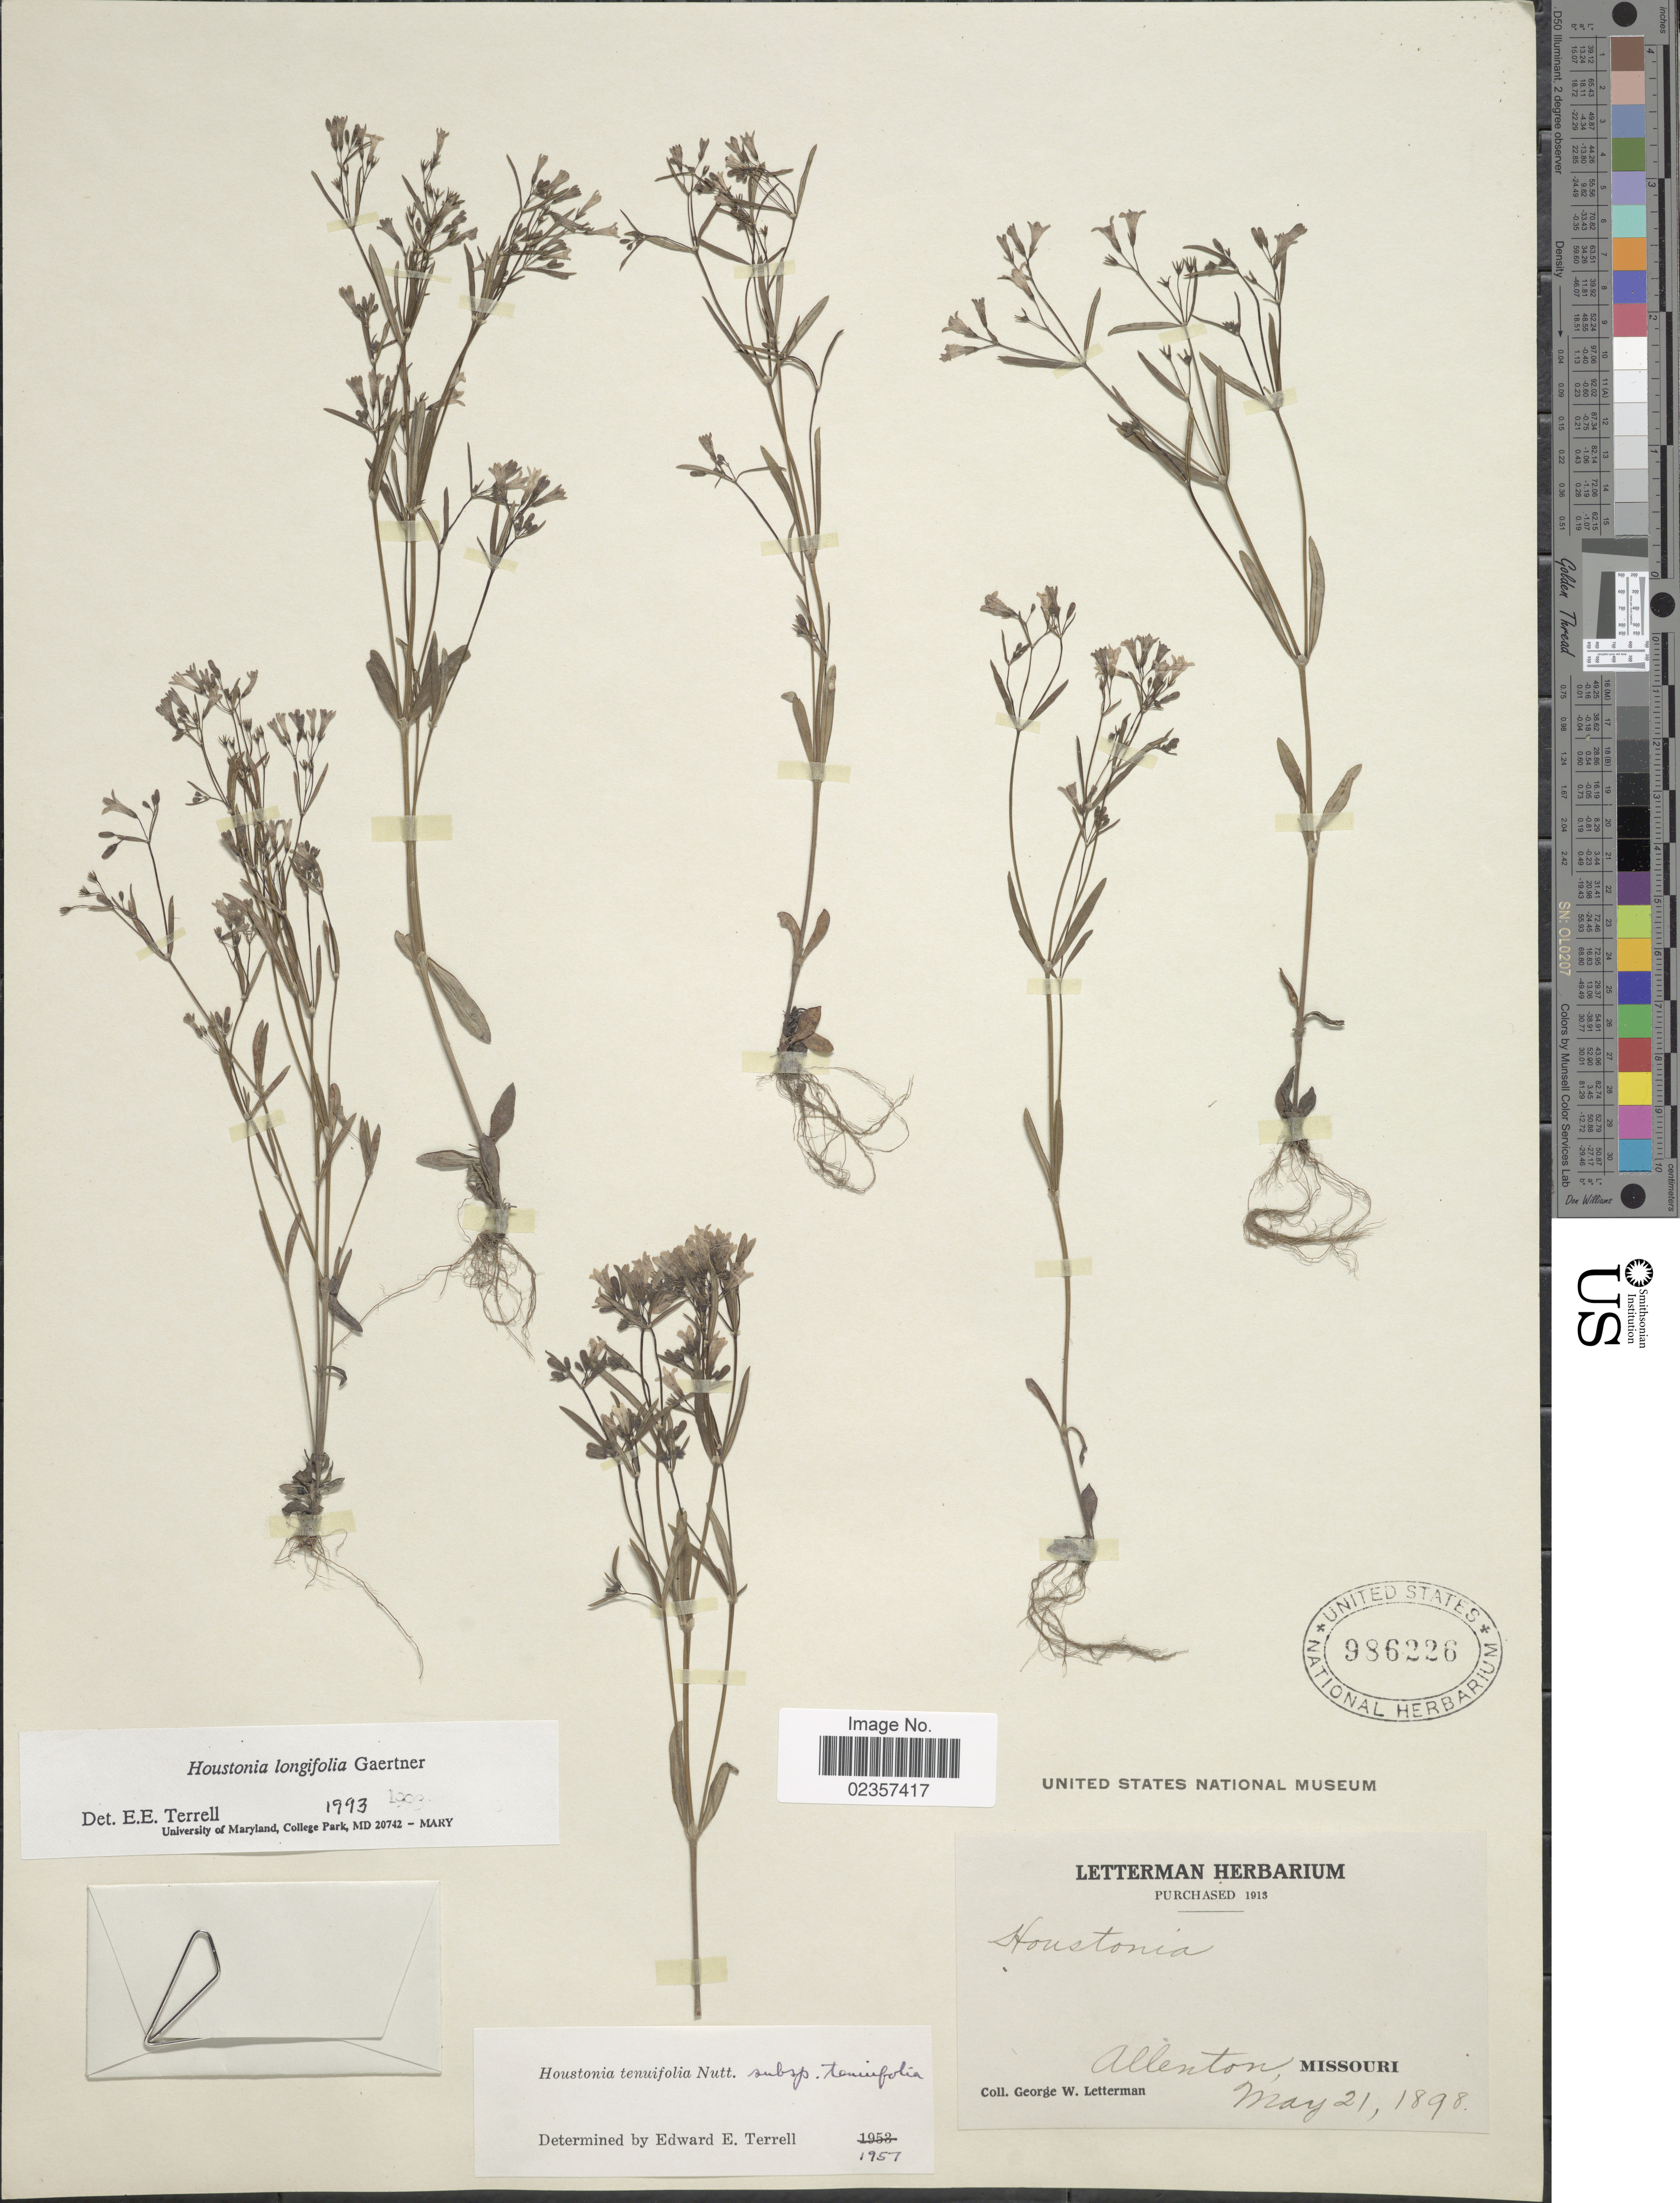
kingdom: Plantae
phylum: Tracheophyta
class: Magnoliopsida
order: Gentianales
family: Rubiaceae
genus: Houstonia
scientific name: Houstonia longifolia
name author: Gaertn.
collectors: G. W. Letterman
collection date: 1898-05-21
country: United States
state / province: Missouri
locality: Allenton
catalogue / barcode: US 986226